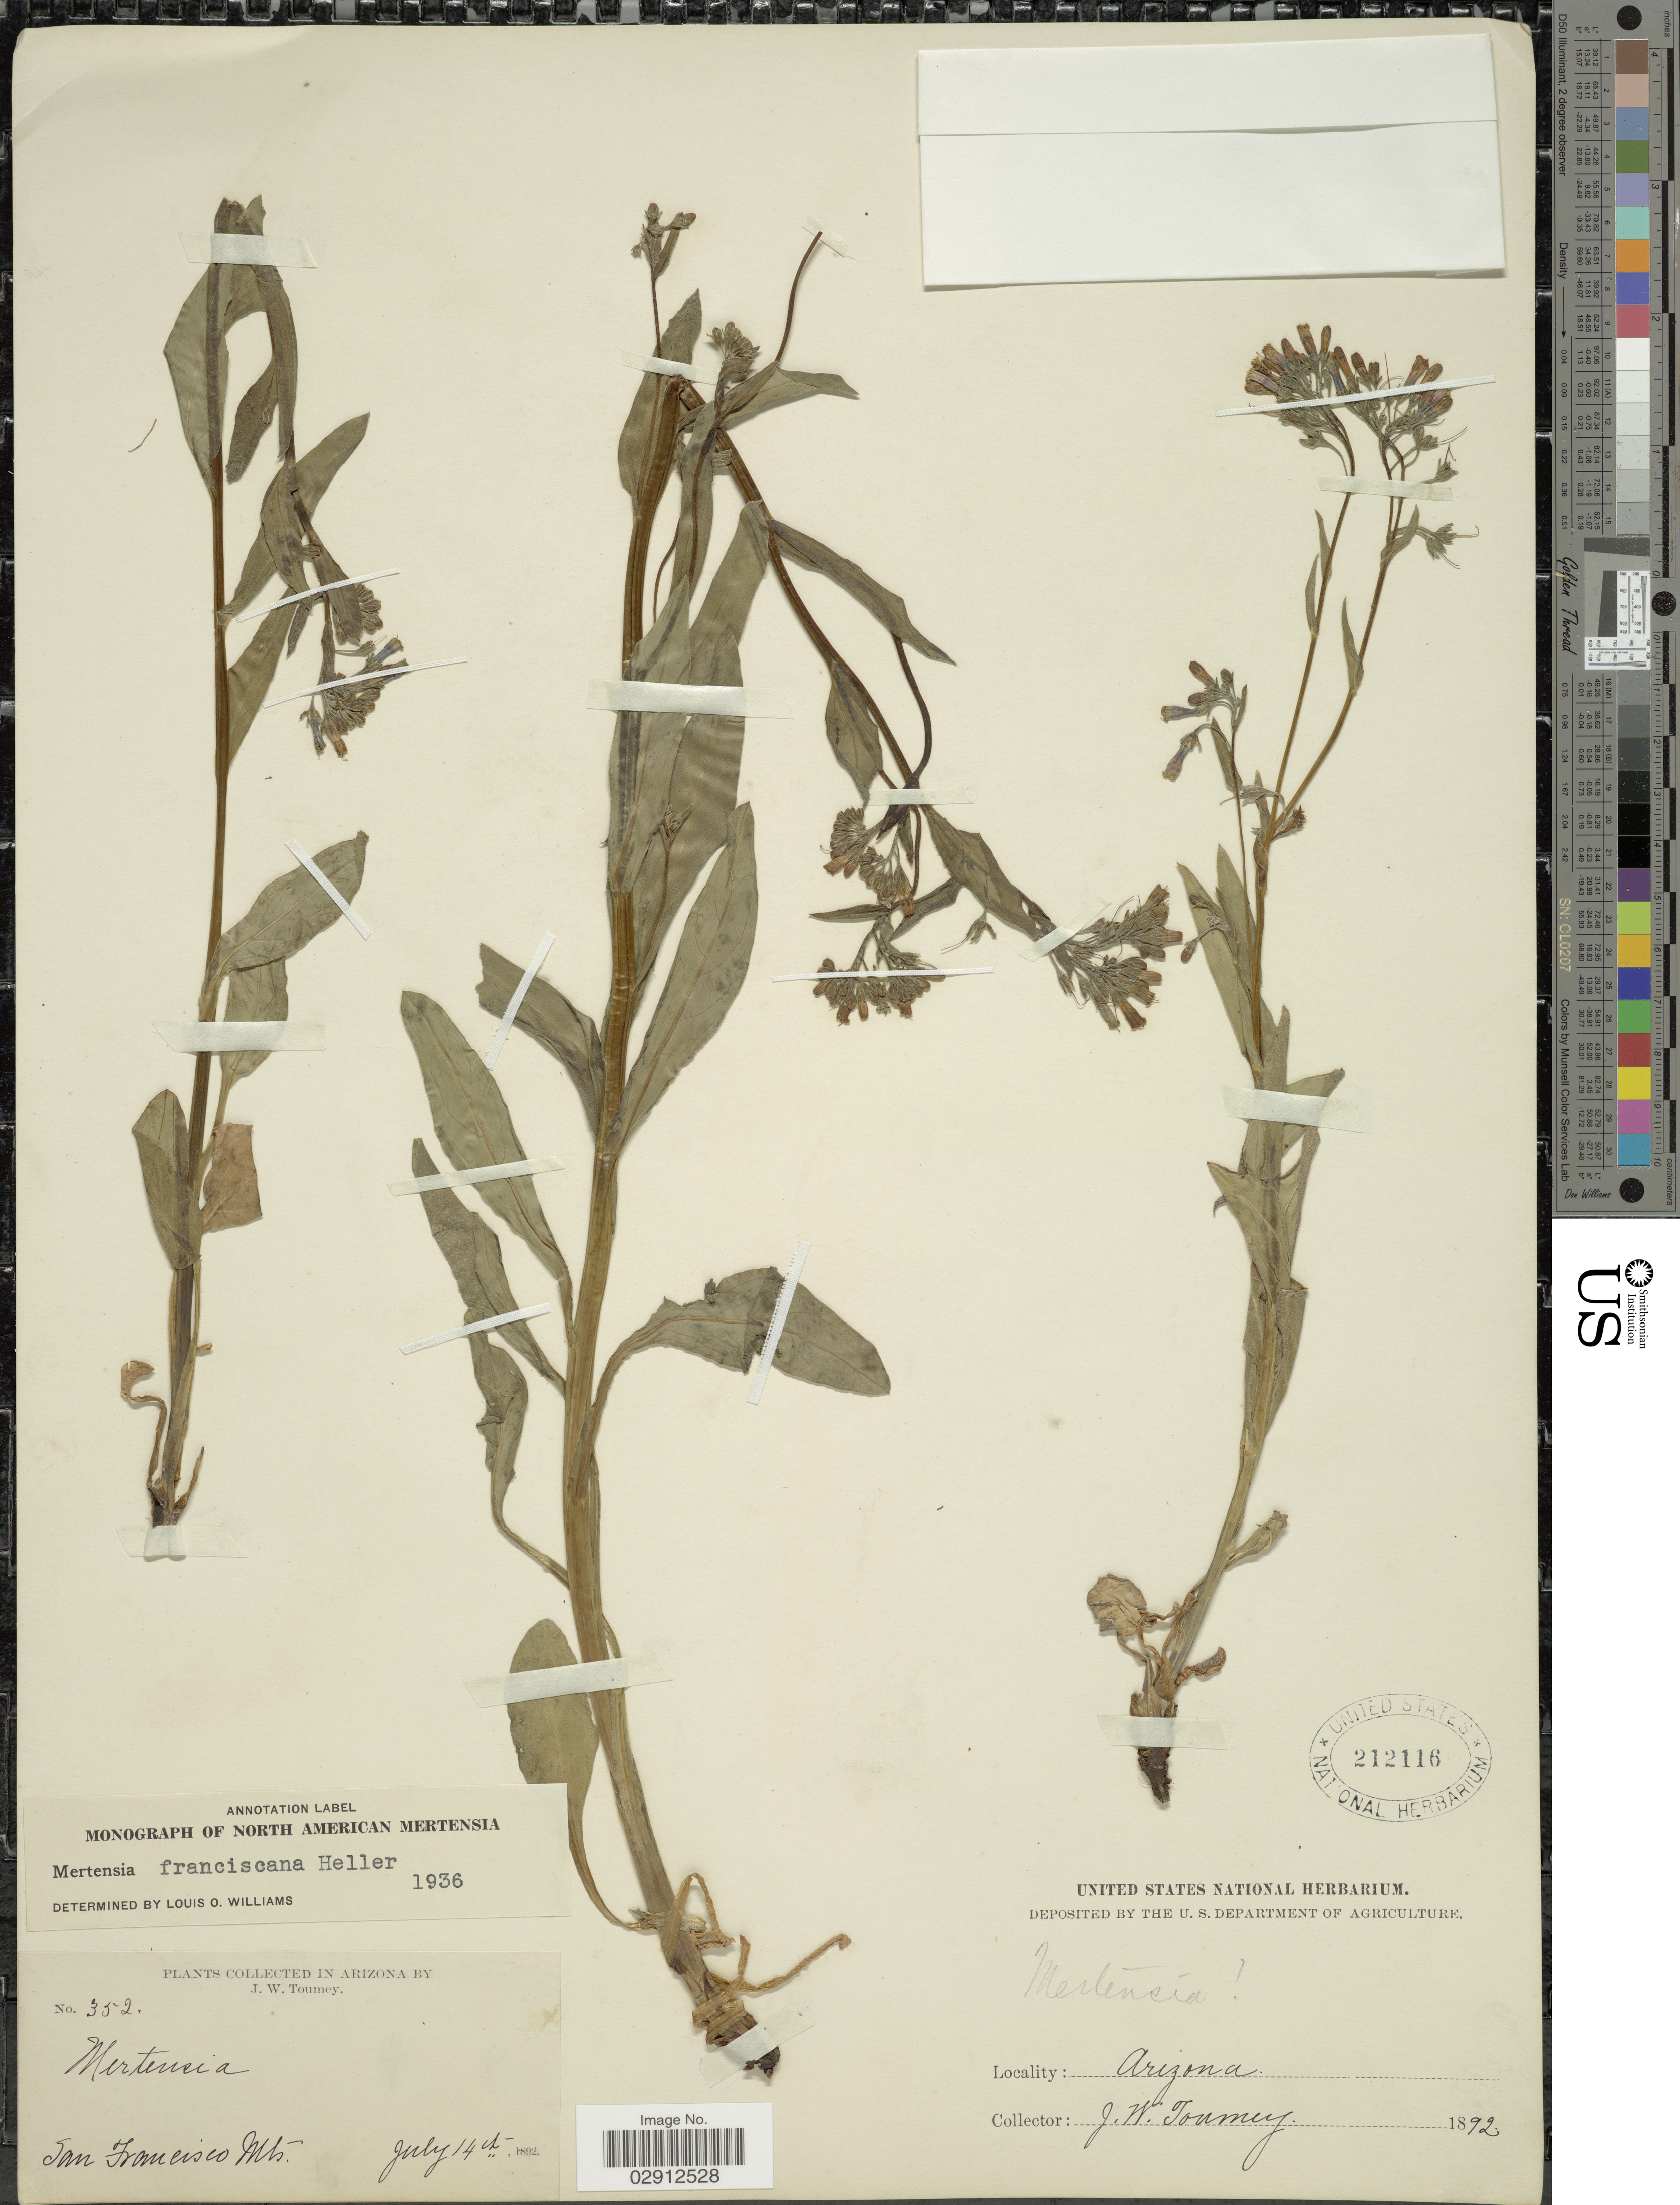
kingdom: Plantae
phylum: Tracheophyta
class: Magnoliopsida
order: Boraginales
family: Boraginaceae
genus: Mertensia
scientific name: Mertensia franciscana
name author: A. Heller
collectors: J. W. Toumey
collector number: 352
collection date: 1892-07-14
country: United States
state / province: Arizona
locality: San Francisco Mts.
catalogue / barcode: US 212116